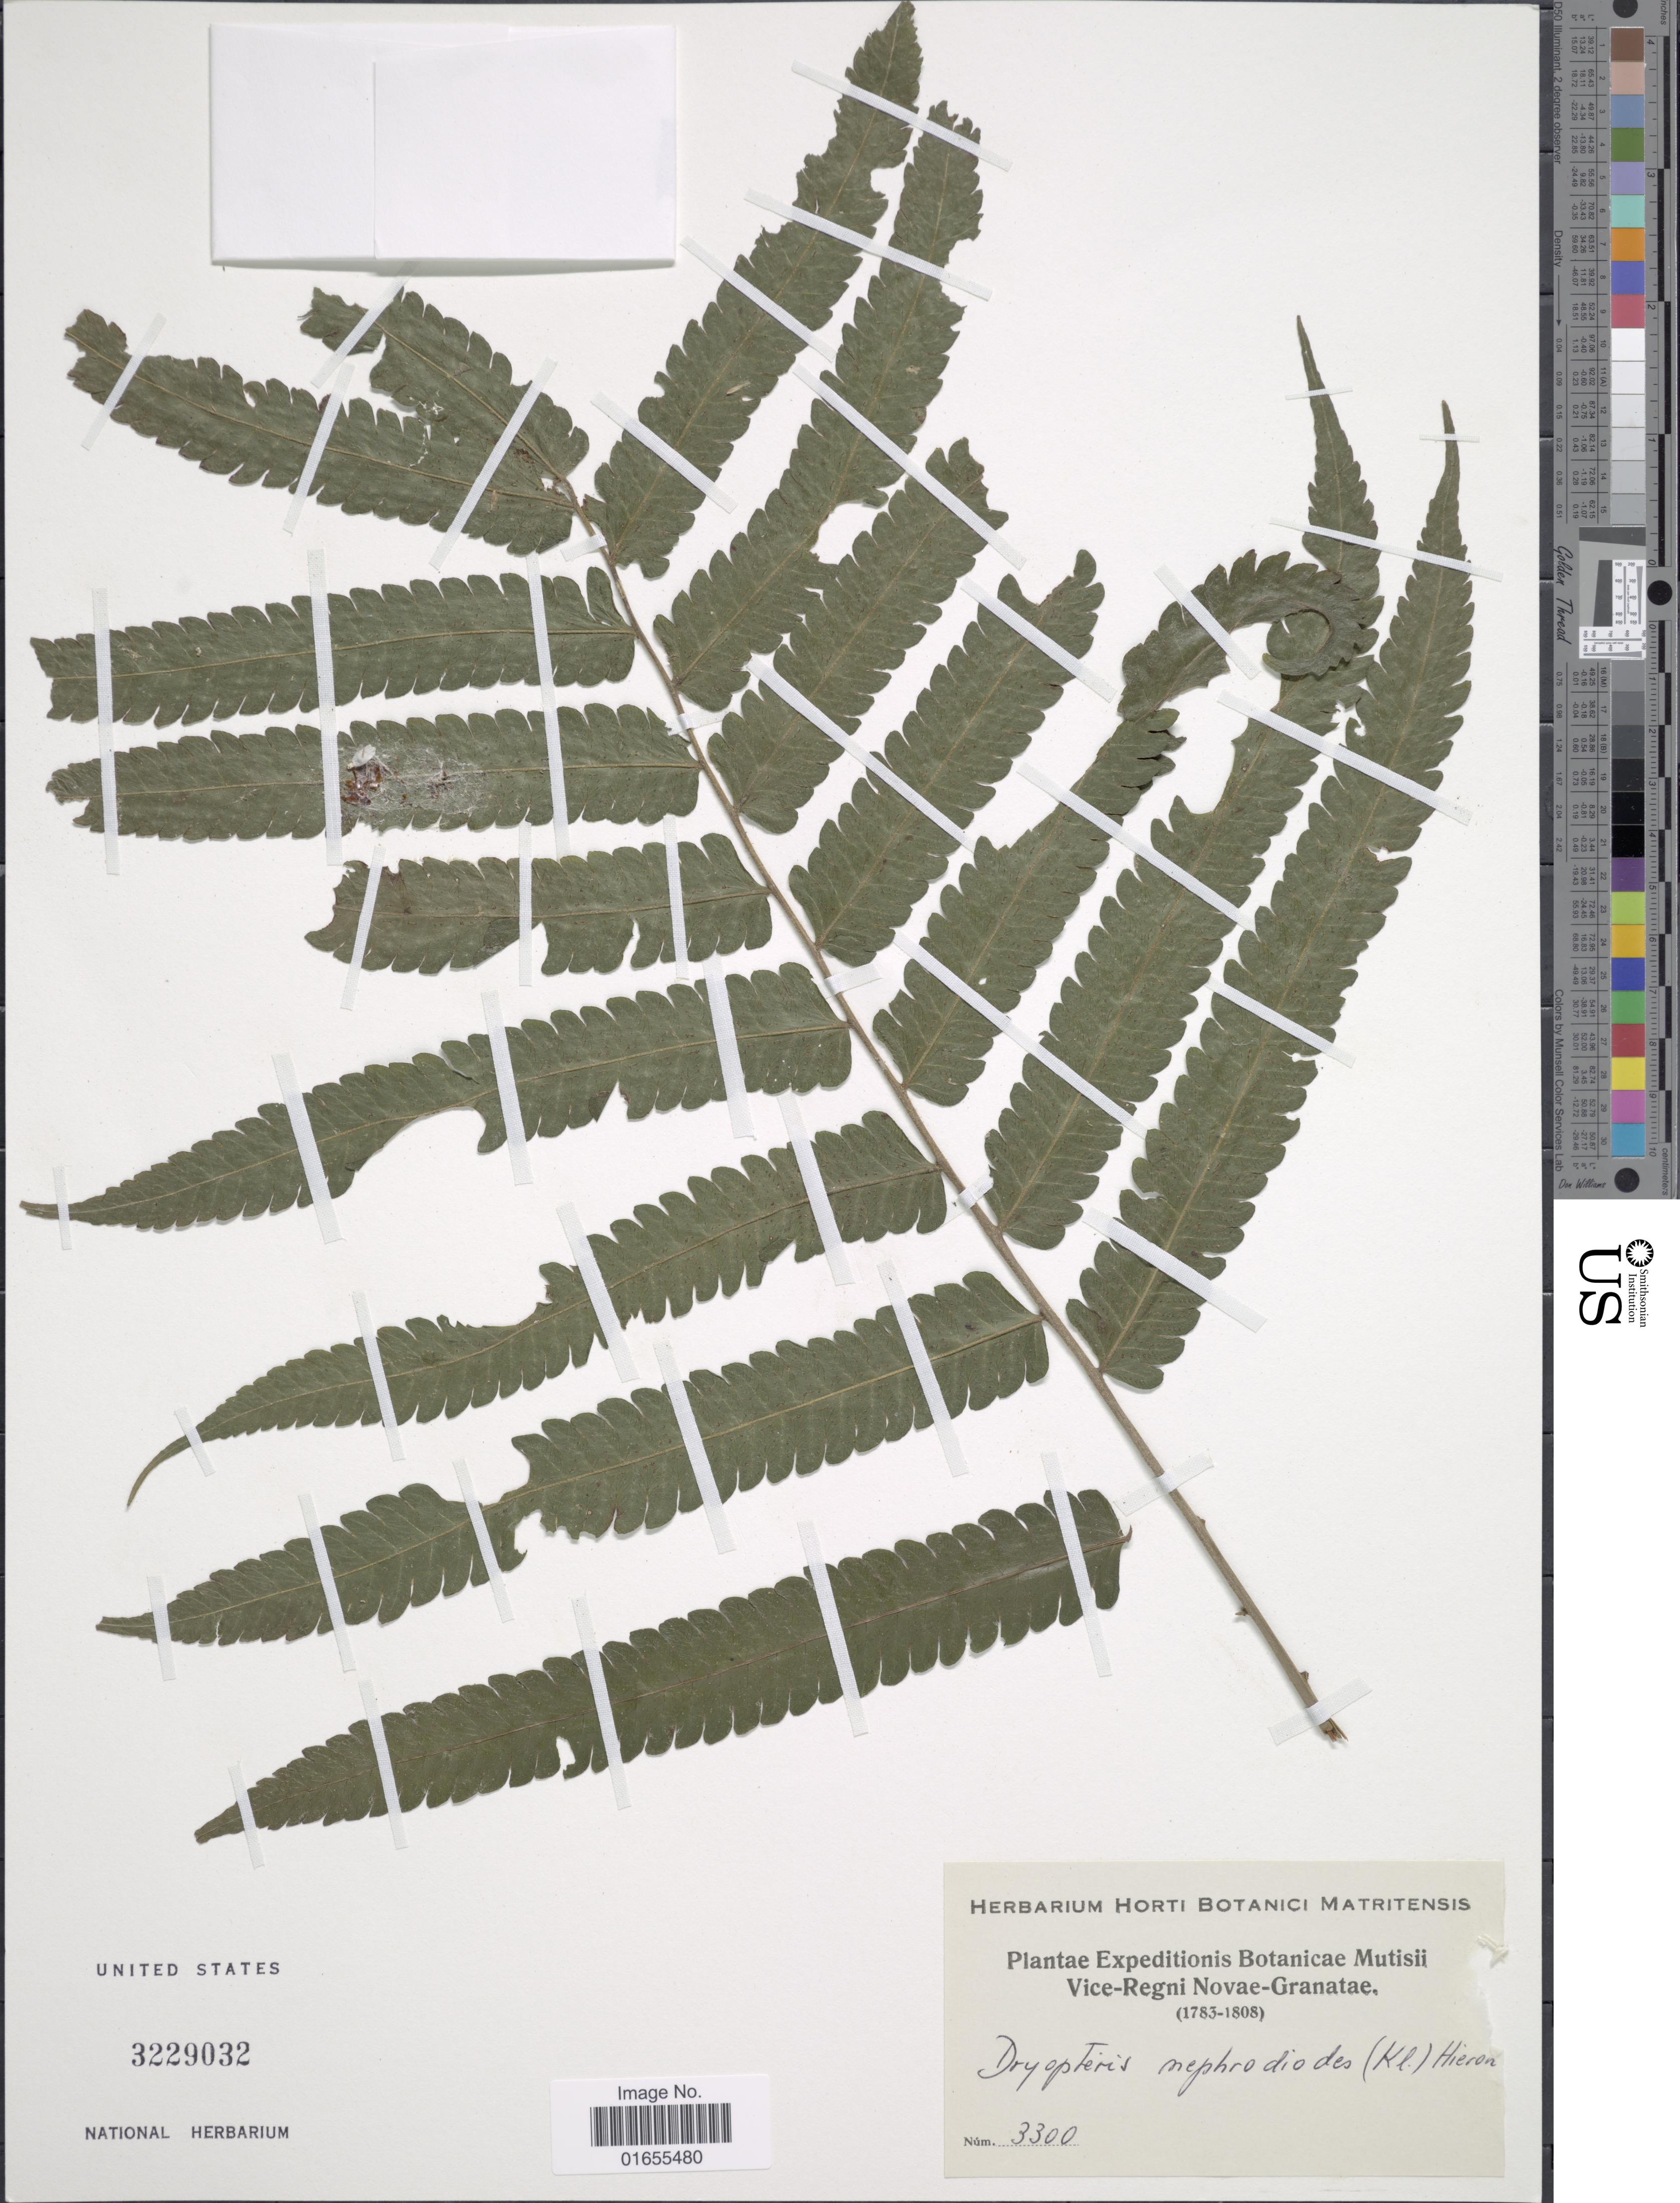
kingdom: Plantae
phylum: Tracheophyta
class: Polypodiopsida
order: Polypodiales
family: Thelypteridaceae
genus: Goniopteris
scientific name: Goniopteris nephrodioides (Klotzsch) comb. nov., ined 2015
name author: (Klotzsch)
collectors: Herbarium Horti Botanici Matritensis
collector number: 3300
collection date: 1783/1808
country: Colombia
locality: Vice - Regni Novae - Granatae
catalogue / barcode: US 3229032